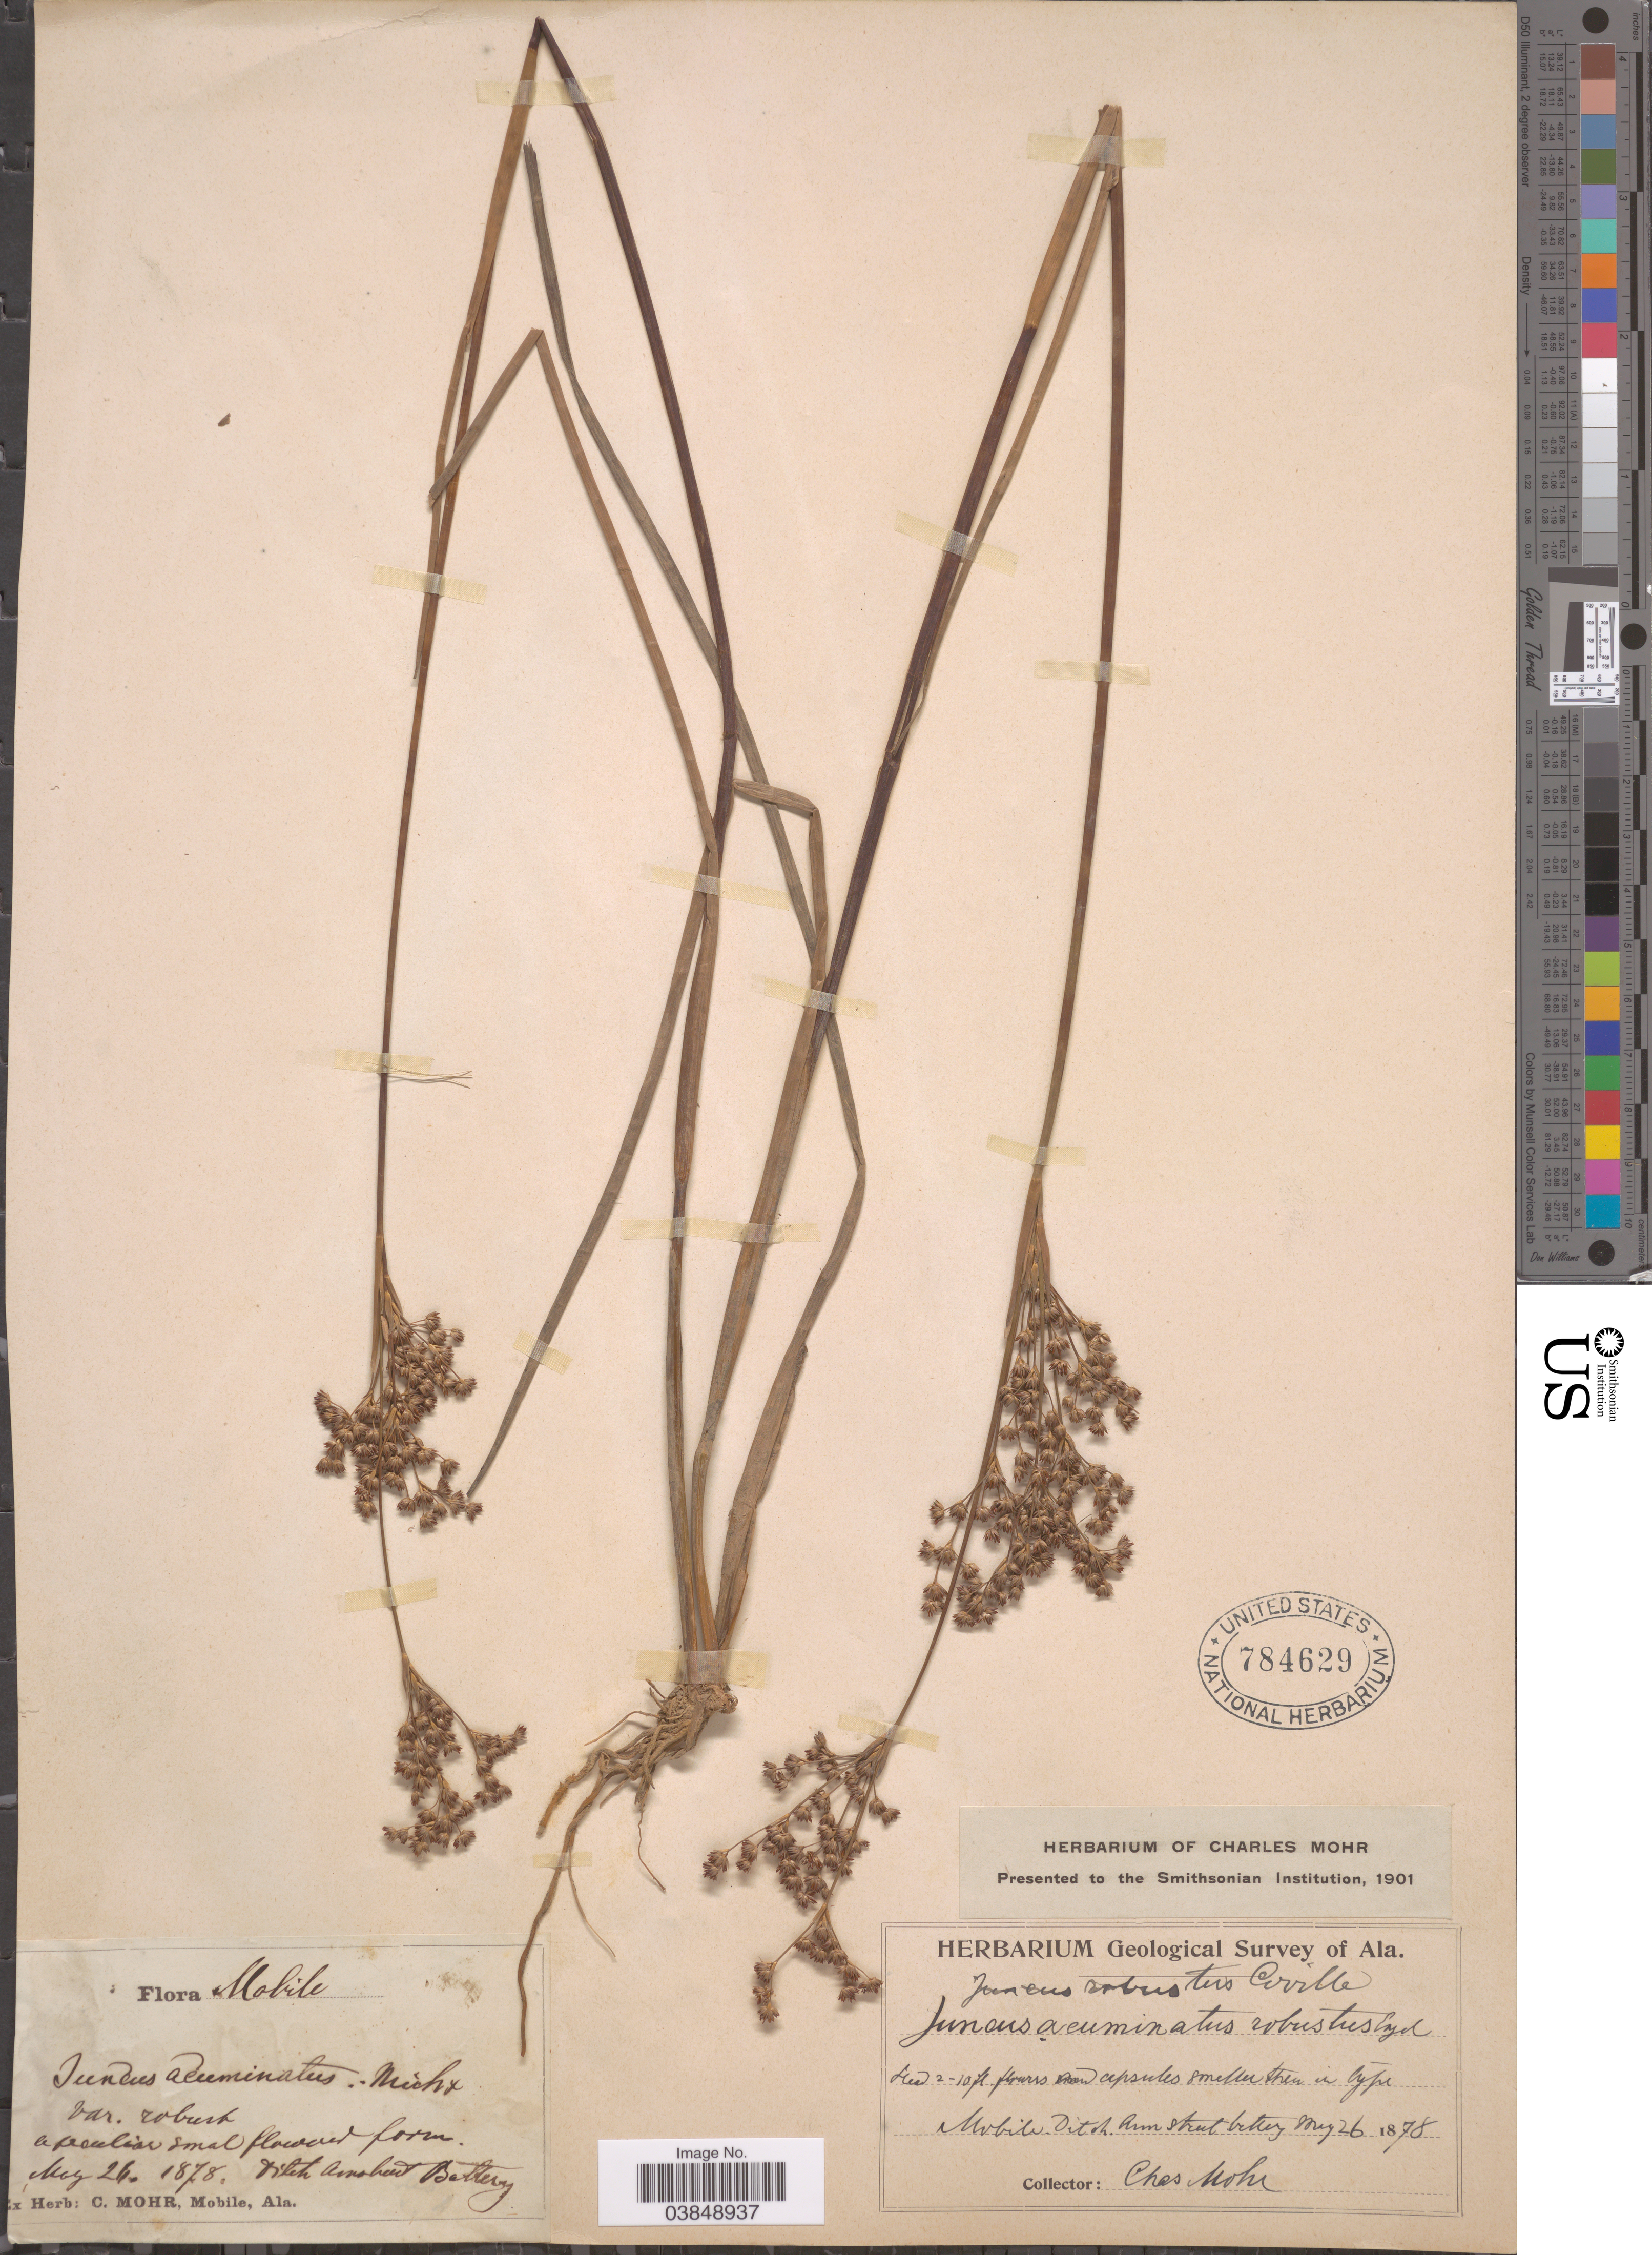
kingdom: Plantae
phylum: Tracheophyta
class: Liliopsida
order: Poales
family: Juncaceae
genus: Juncus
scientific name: Juncus acuminatus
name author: Michx.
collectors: C. Mohr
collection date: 1878-05-26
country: United States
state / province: Alabama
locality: Mobile. Ditch Arm Street battery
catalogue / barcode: US 784629